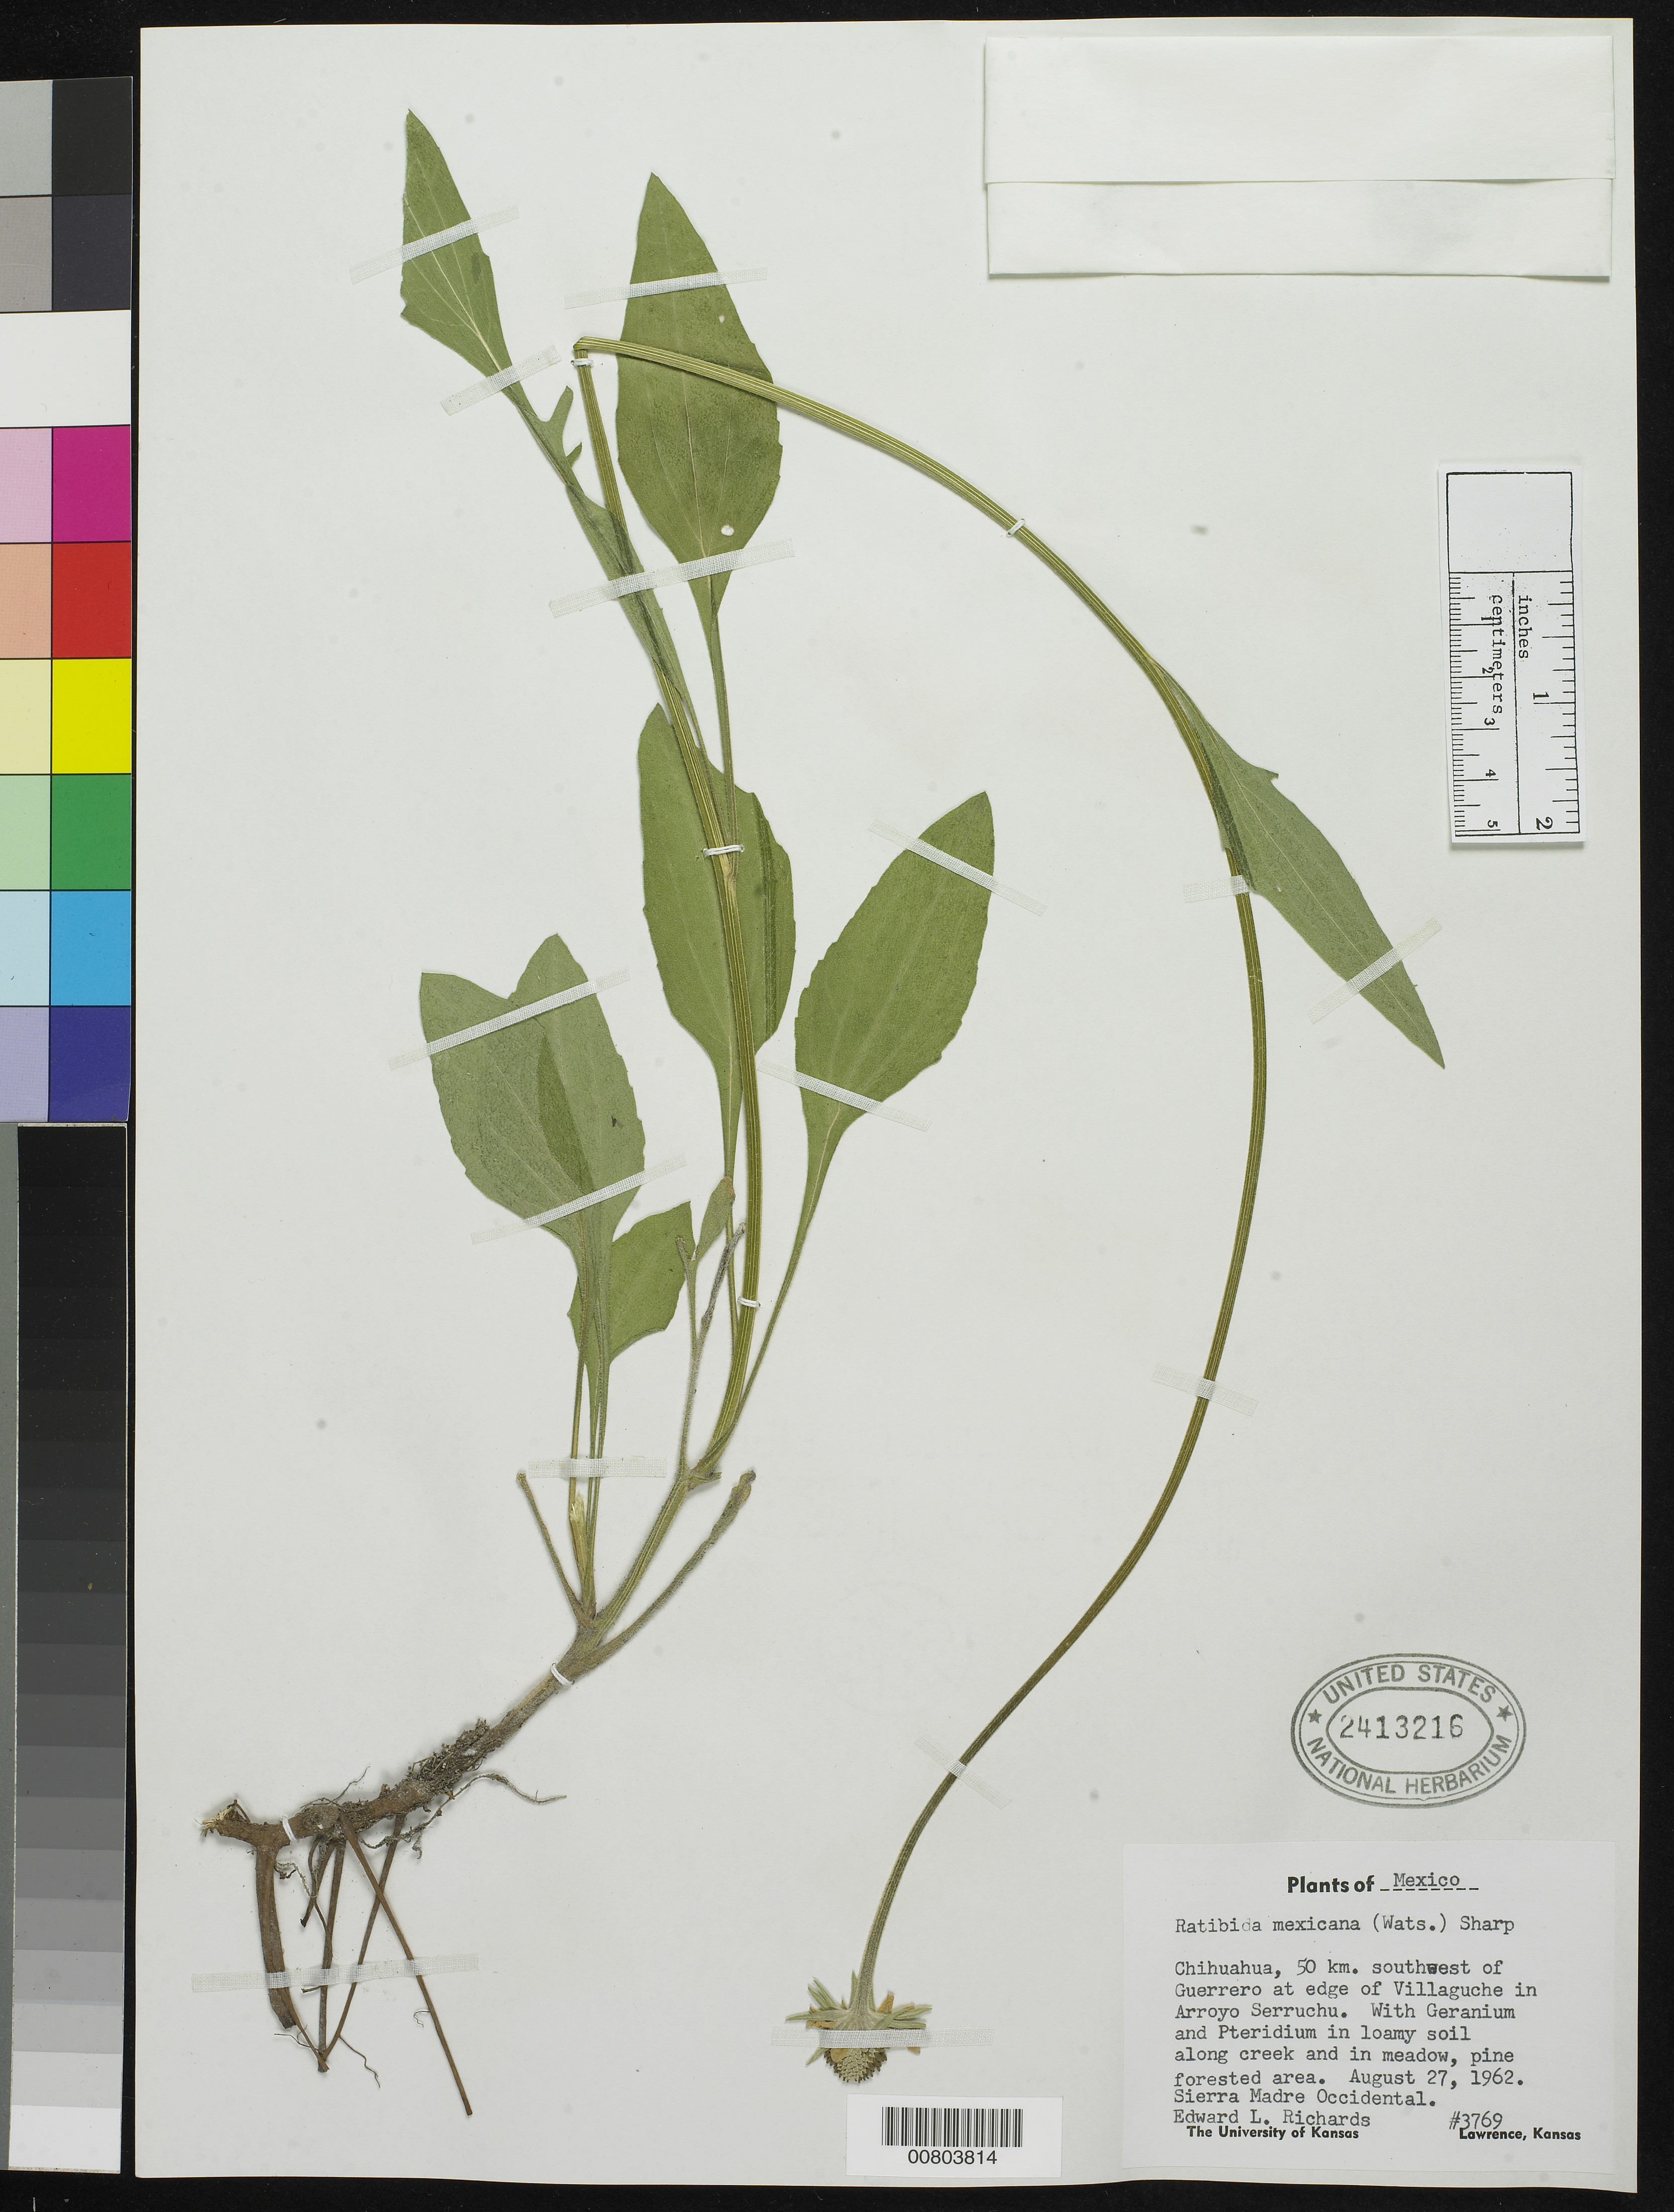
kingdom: Plantae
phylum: Tracheophyta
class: Magnoliopsida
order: Asterales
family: Asteraceae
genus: Ratibida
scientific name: Ratibida mexicana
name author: (S. Watson) W.M. Sharp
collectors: E. Richards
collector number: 3769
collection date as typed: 27 Aug 1962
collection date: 1962-08-27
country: Mexico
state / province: Chihuahua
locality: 50 km. southwest of Guerrero at edge of Villaguche in Arroyo Serruchu.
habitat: With Geranium and Pteridium in loamy soil along creek and in meadow, Pine forested area.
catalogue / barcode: US 2413216